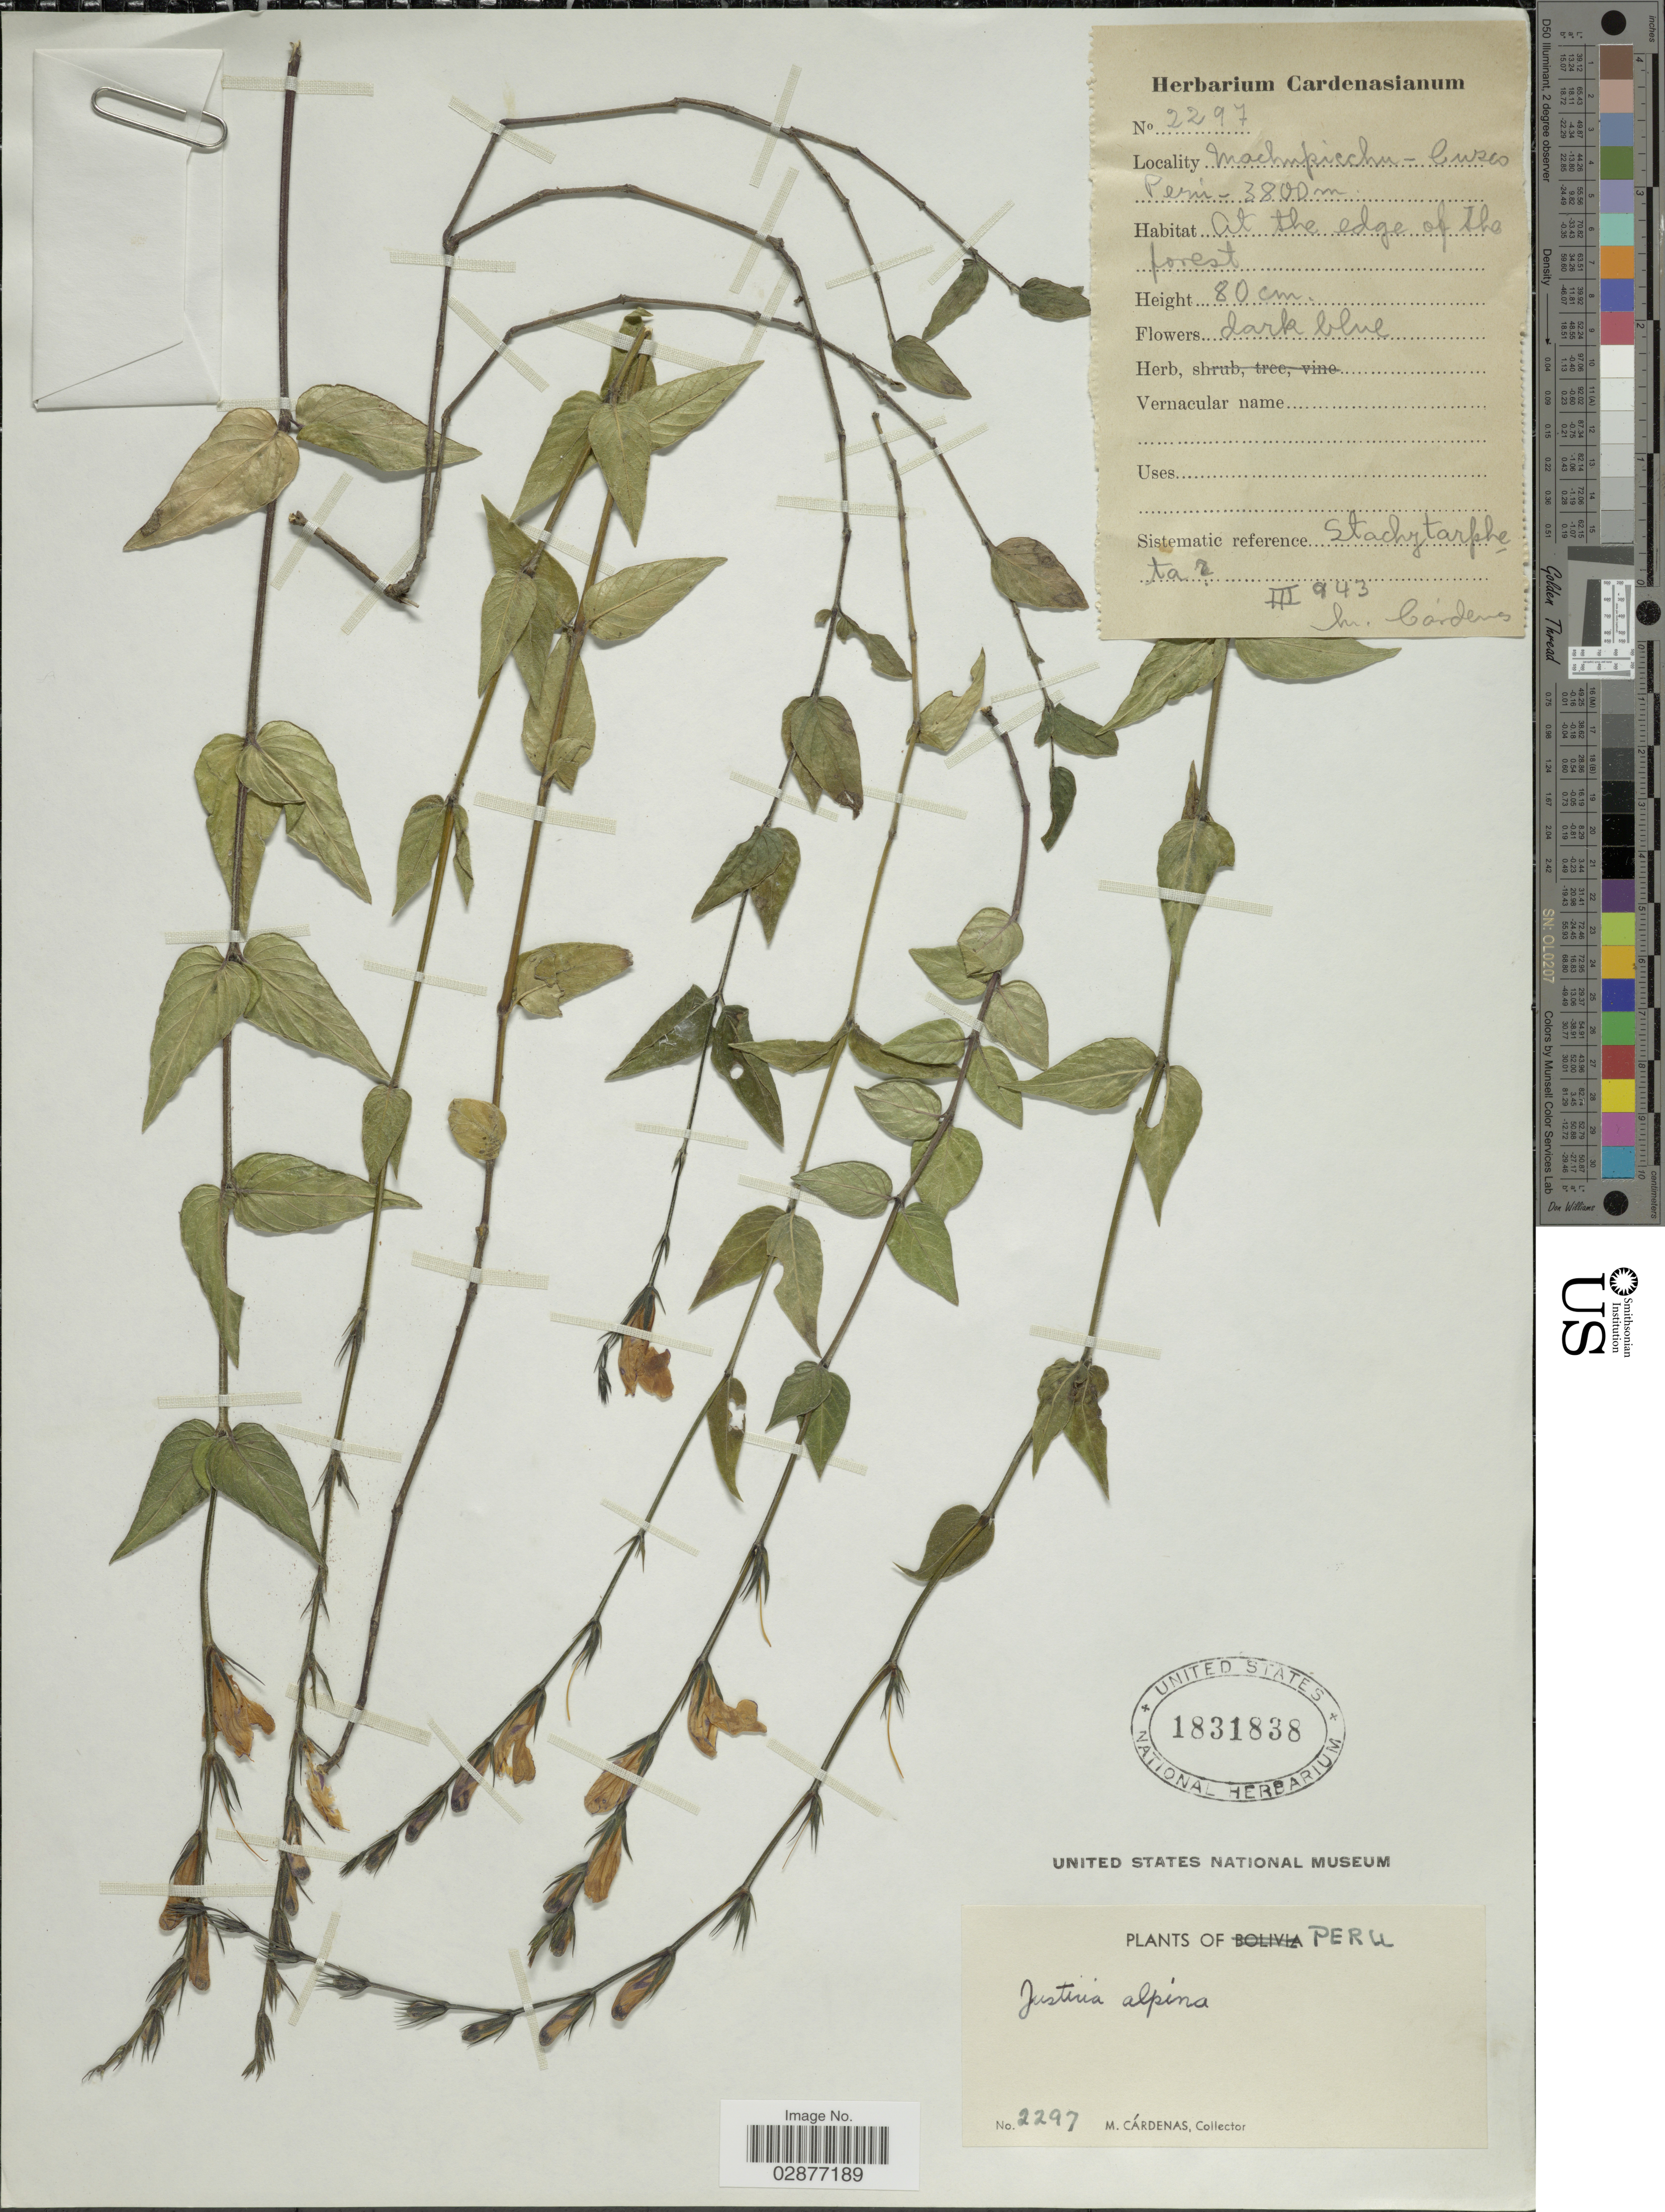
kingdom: Plantae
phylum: Tracheophyta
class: Magnoliopsida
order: Lamiales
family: Acanthaceae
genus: Justicia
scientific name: Justicia alpina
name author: Lindau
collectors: M. Cárdenas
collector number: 2297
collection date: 1943-03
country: Peru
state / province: Cusco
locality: Machupicchu - Cuzco.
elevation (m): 3800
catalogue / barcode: US 1831838